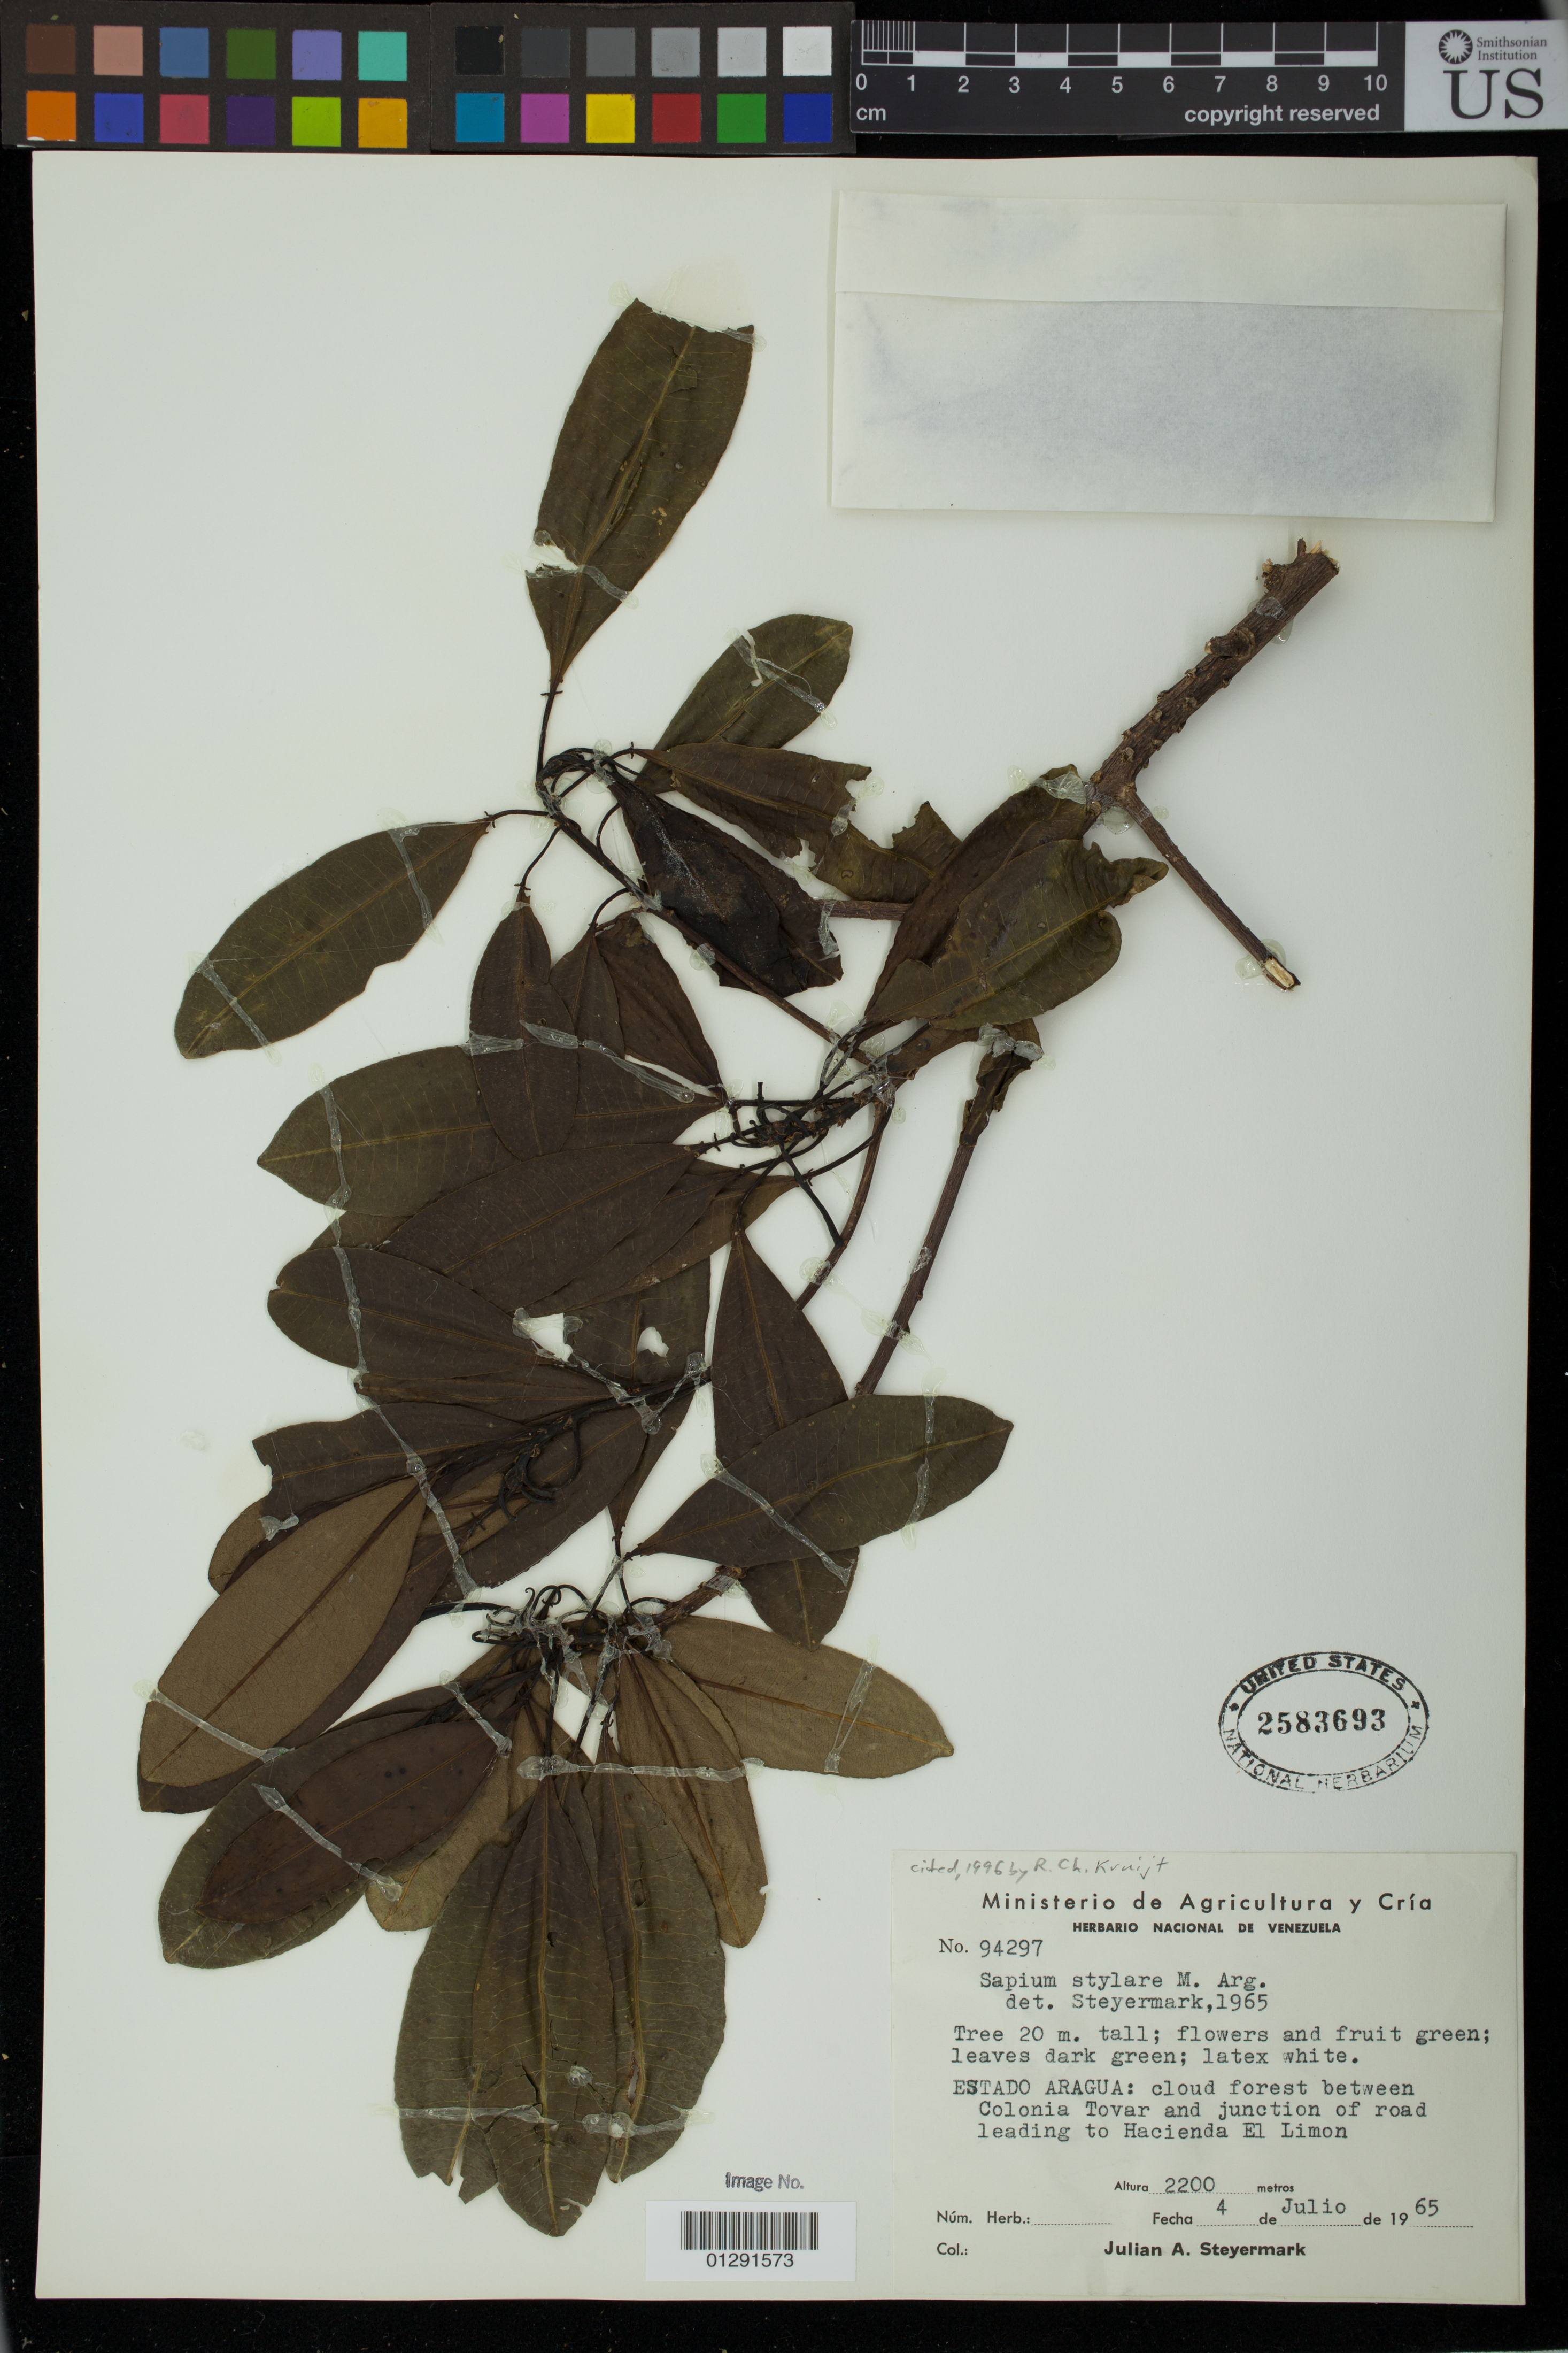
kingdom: Plantae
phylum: Tracheophyta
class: Magnoliopsida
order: Malpighiales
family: Euphorbiaceae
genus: Sapium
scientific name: Sapium stylare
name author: Müll. Arg.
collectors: J. Steyermark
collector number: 94297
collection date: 1965-07-04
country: Venezuela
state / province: Aragua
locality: Between Colonia Tovar and the junction of the road leading to Hacienda El Limon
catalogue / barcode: US 2583693